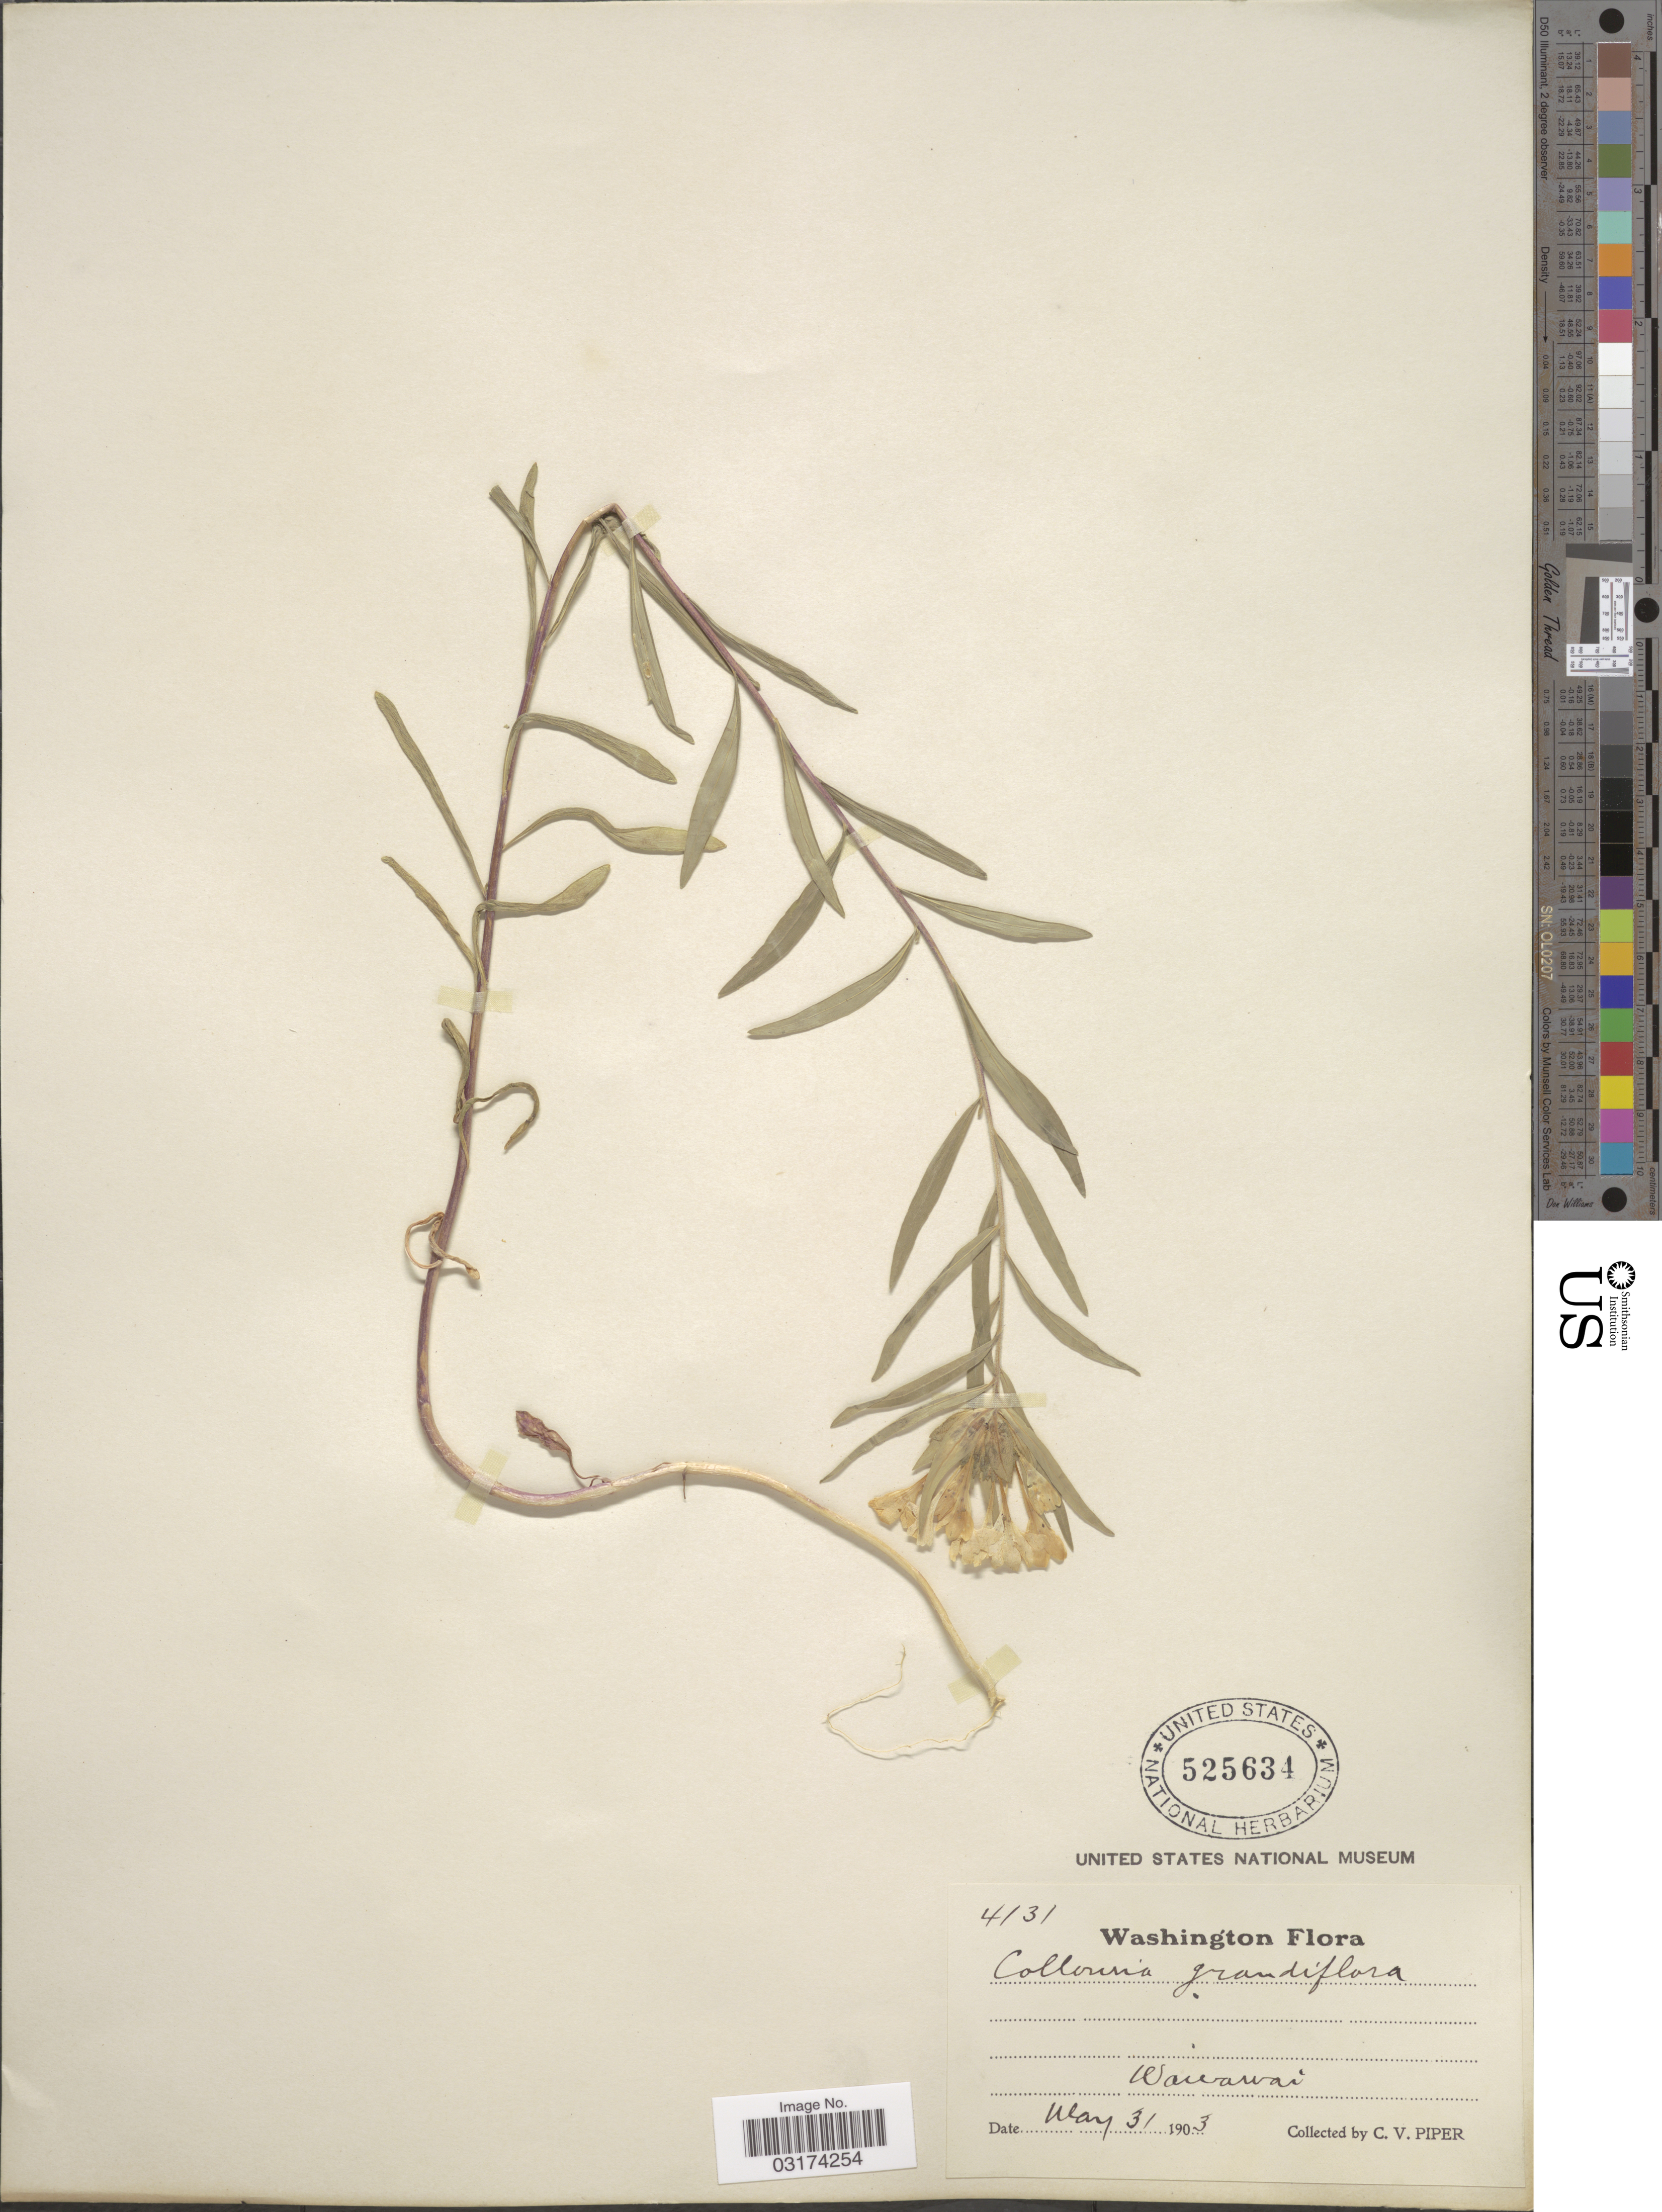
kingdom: Plantae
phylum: Tracheophyta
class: Magnoliopsida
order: Ericales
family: Polemoniaceae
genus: Collomia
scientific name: Collomia grandiflora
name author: Douglas ex Lindl.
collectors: C. V. Piper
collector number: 4131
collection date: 1903-05-31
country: United States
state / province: Washington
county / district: Whitman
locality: Wawawai.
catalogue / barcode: US 525634